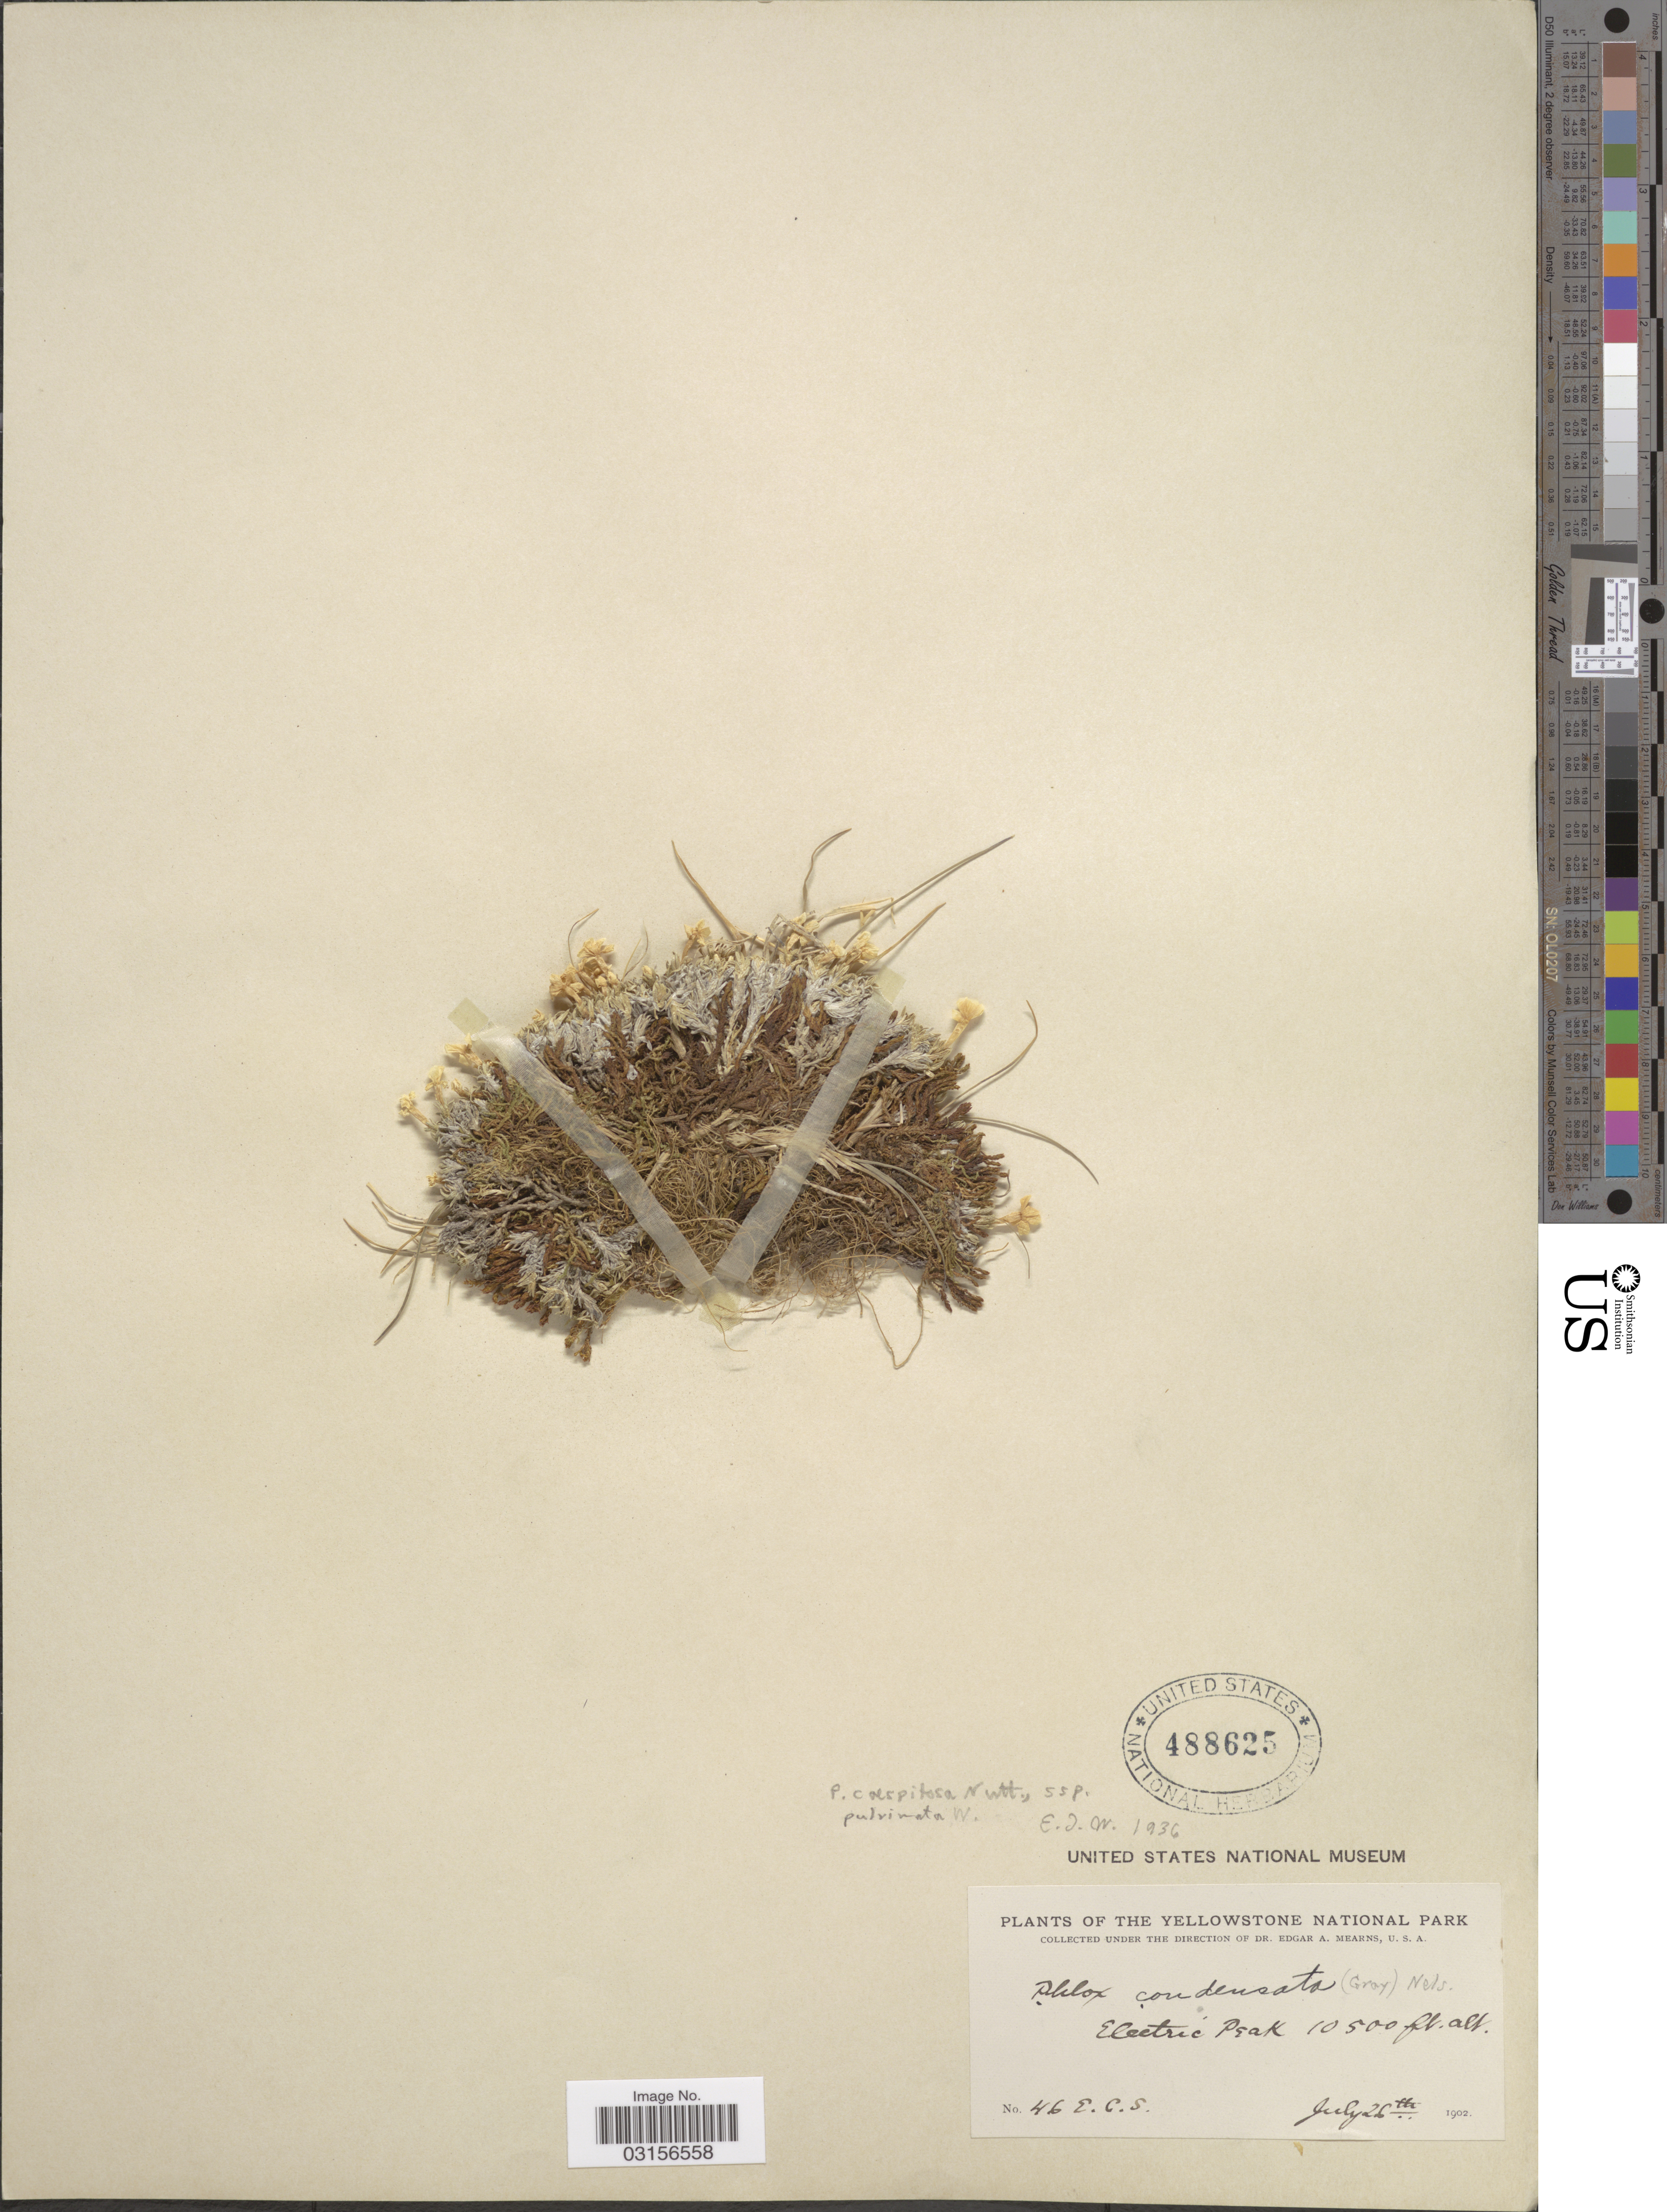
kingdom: Plantae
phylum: Tracheophyta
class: Magnoliopsida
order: Ericales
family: Polemoniaceae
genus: Phlox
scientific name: Phlox condensata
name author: (A. Gray) E.E. Nelson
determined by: Mayfield, M. H.; Ferguson, C. J.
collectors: E. C. Smith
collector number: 46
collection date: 1902-07-26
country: United States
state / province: Montana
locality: The Yellowstone National Park. Electric Peak.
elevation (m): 3200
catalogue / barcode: US 488625